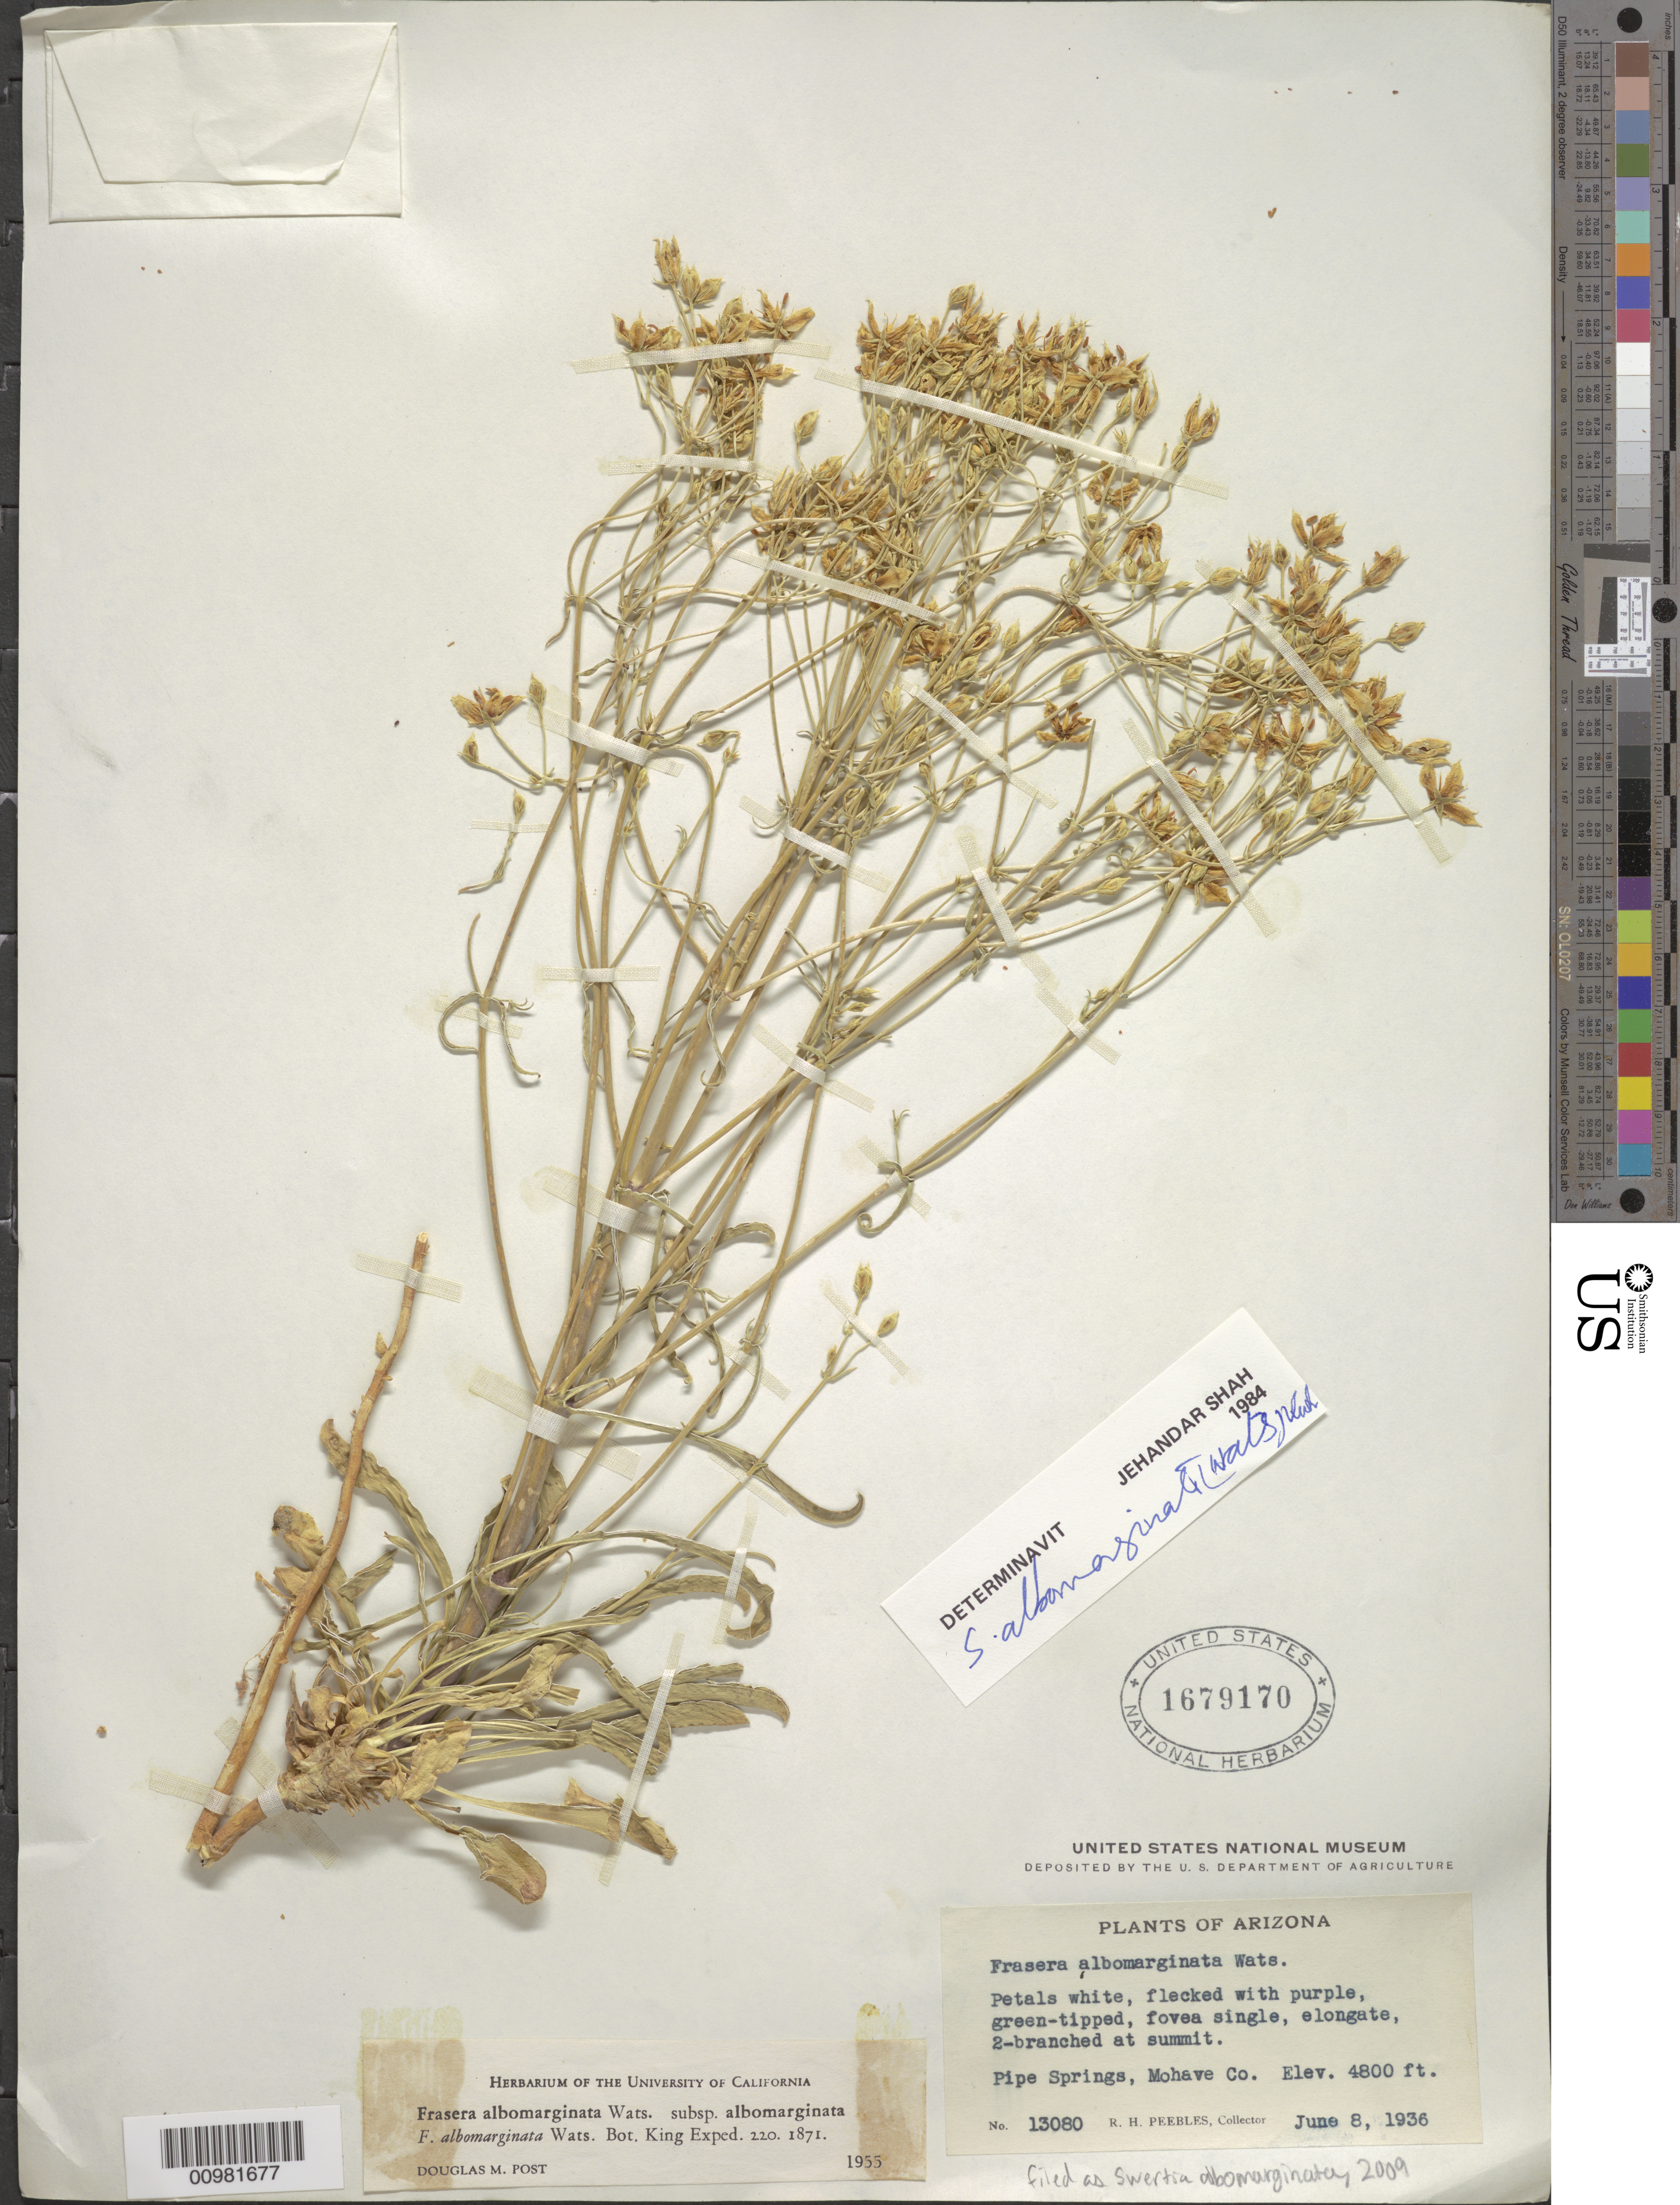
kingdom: Plantae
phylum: Tracheophyta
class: Magnoliopsida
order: Gentianales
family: Gentianaceae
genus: Swertia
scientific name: Swertia albomarginata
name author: (S. Watson) Kuntze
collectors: R. H. Peebles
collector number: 13080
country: United States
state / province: Arizona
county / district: Mohave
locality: Pipe Springs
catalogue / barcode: US 1679170